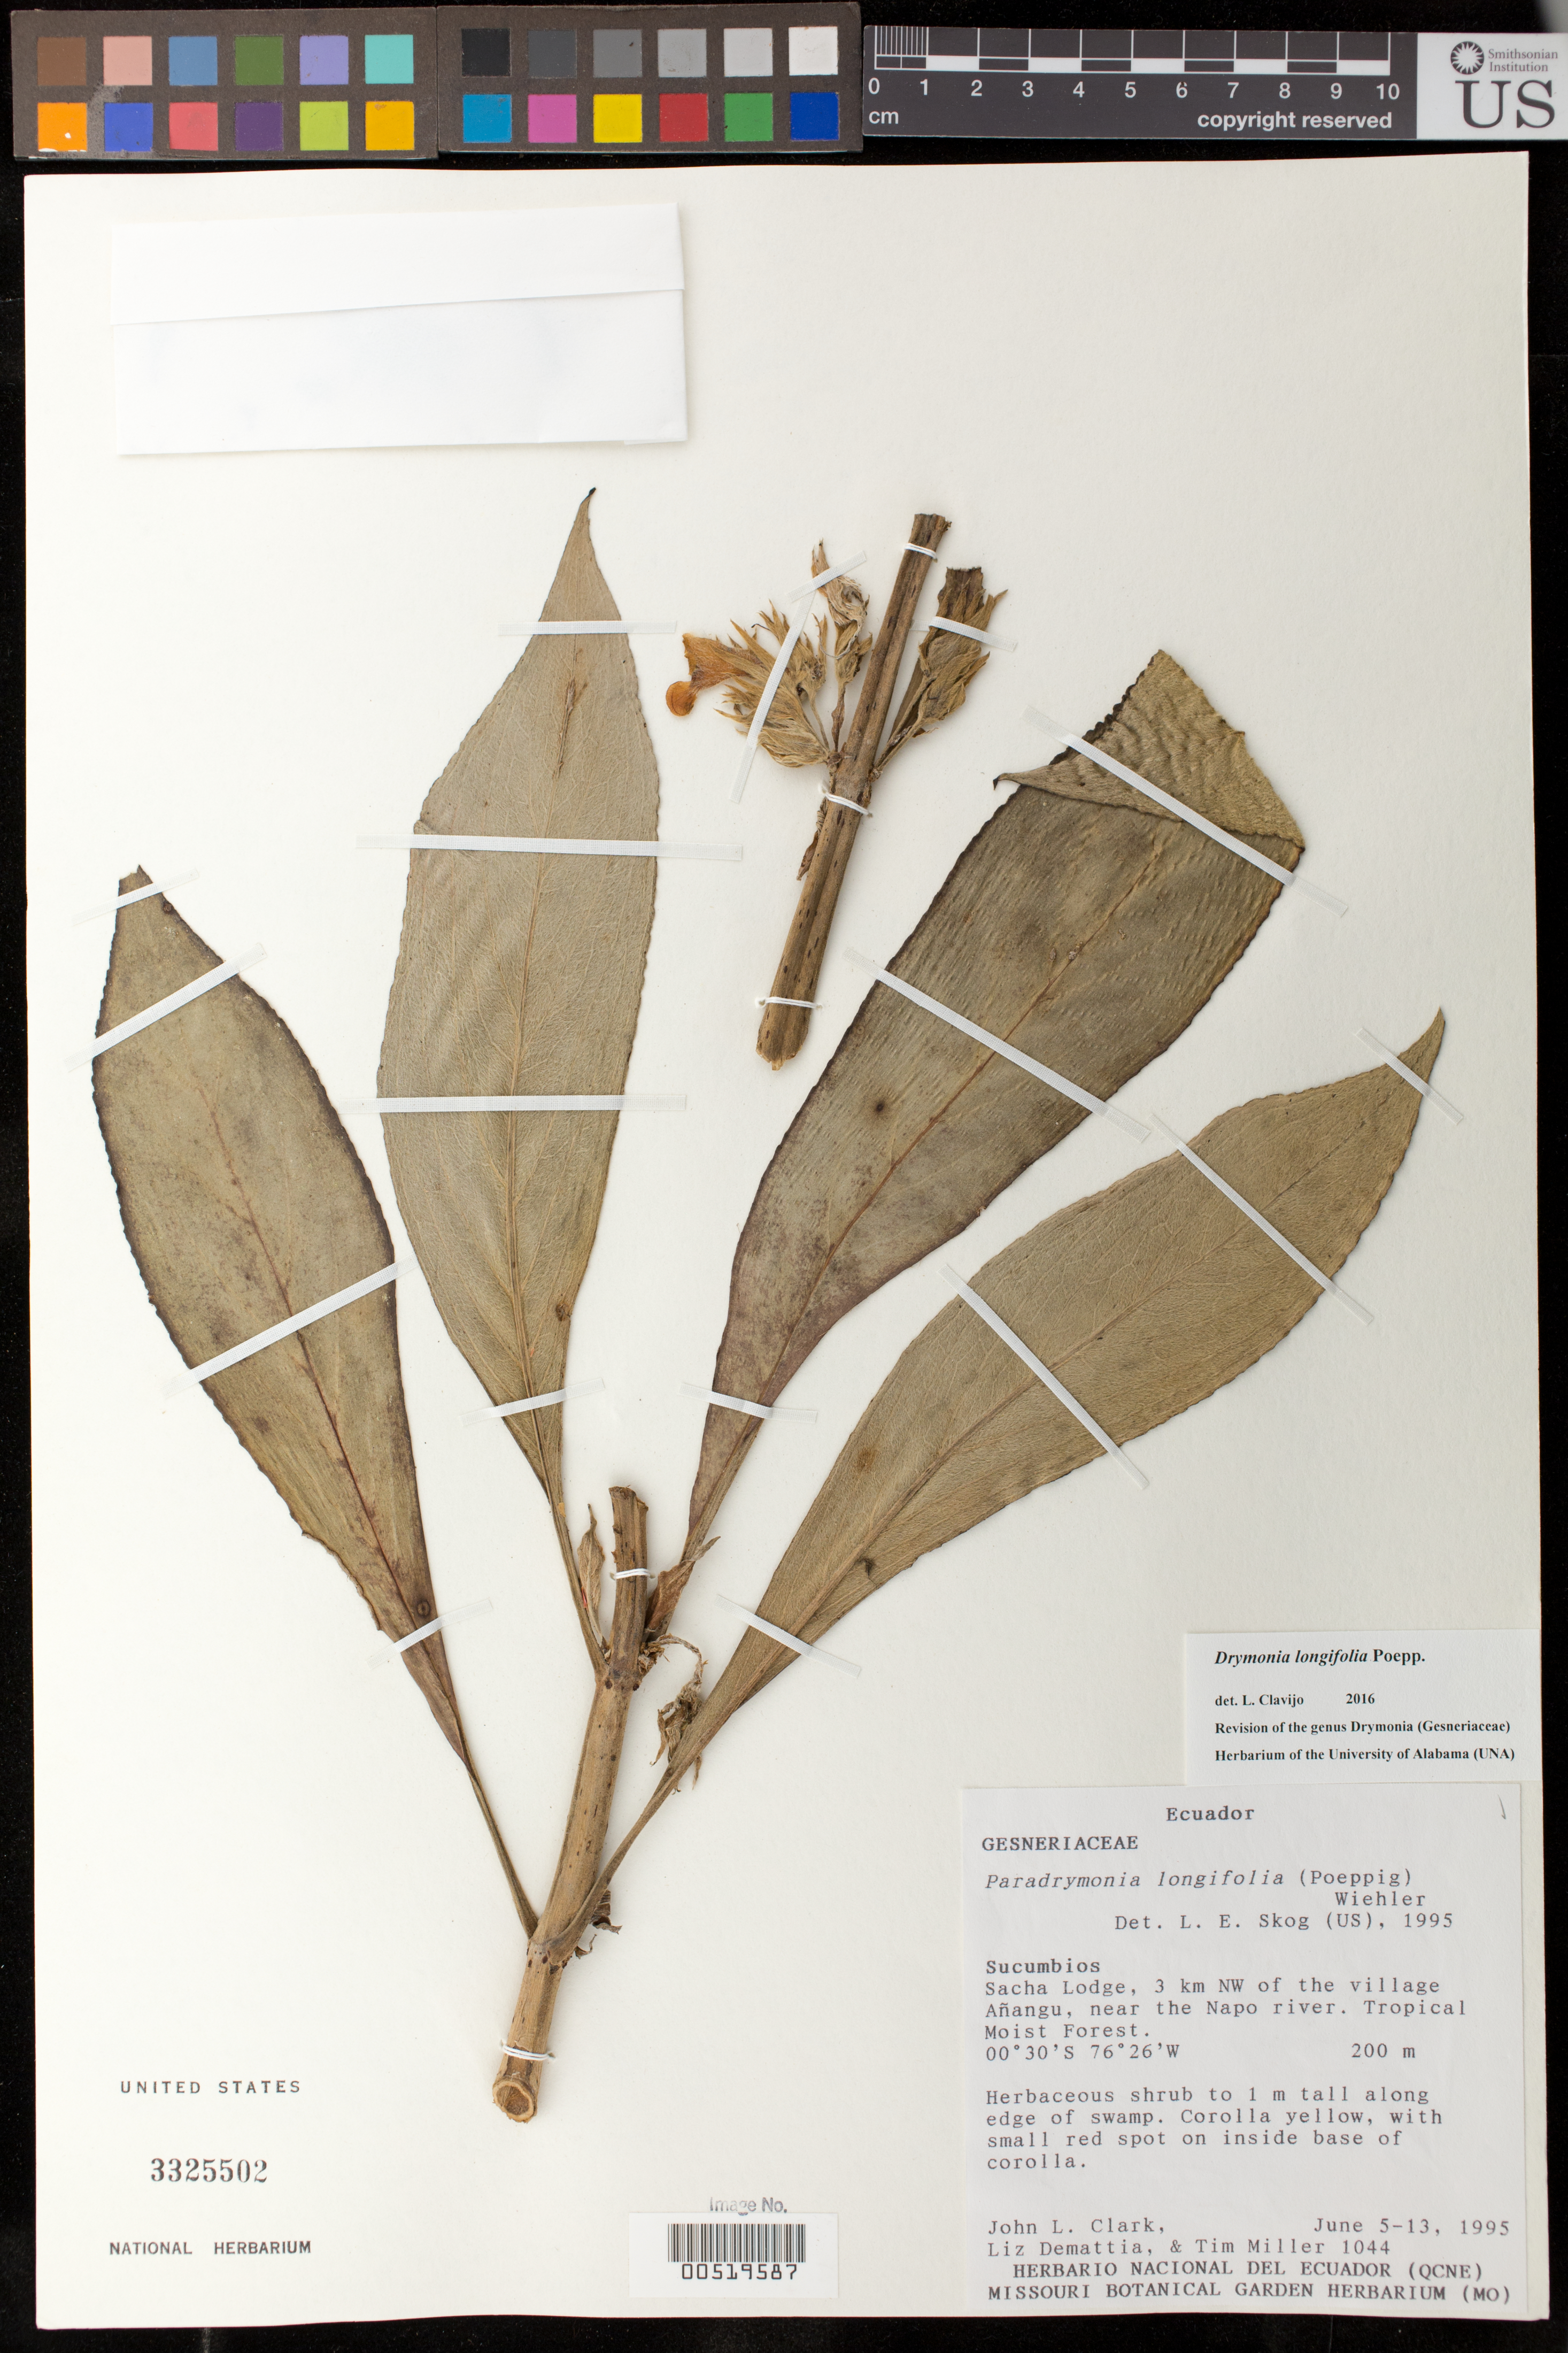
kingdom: Plantae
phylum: Tracheophyta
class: Magnoliopsida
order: Lamiales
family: Gesneriaceae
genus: Drymonia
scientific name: Drymonia longifolia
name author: Poepp.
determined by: Clavijo, L.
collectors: J. L. Clark, L. Demattia & T. Miller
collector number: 1044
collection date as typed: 5-13 Jun 1995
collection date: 1995-06-05/1995-06-13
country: Ecuador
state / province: Sucumbíos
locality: Sacha Lodge, 3 km NW of the village Añangu, near the Napo River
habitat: Tropical moist forest; along edge of swamp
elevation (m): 200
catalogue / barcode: US 3325502